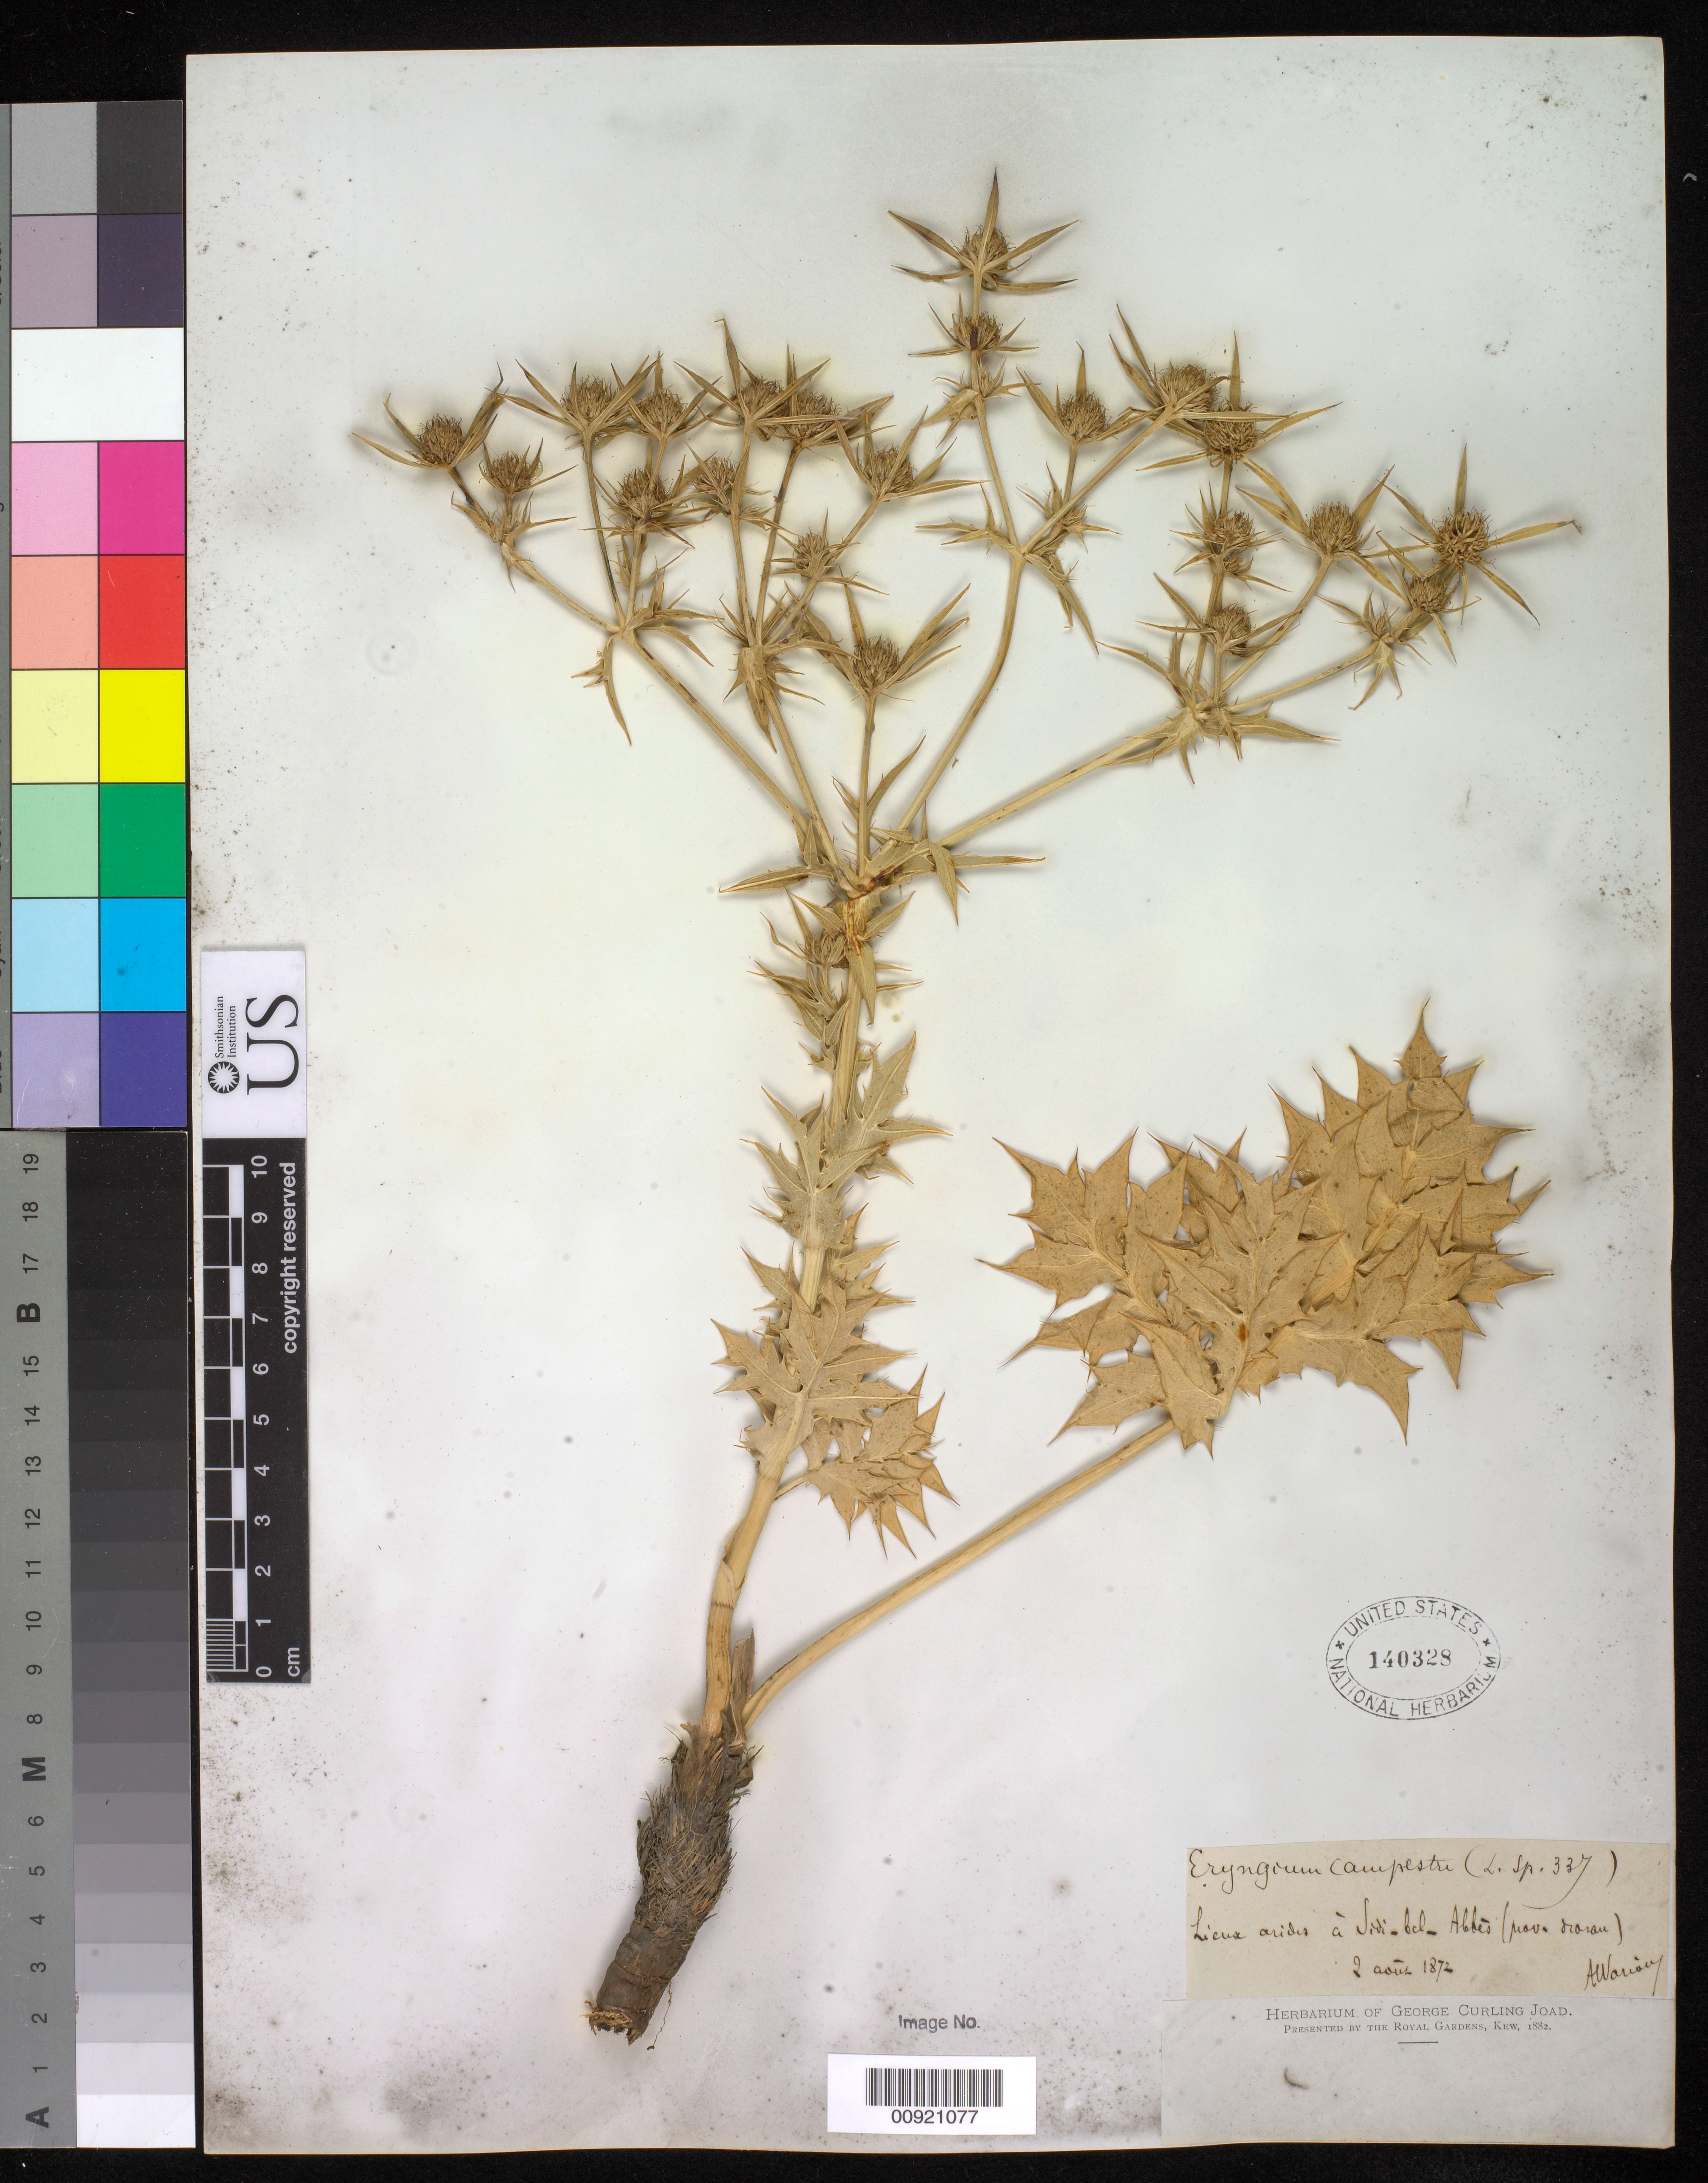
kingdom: Plantae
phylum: Tracheophyta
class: Magnoliopsida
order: Apiales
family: Apiaceae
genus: Eryngium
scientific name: Eryngium campestre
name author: L.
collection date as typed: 02 Aug 1872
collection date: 1872-08-02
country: France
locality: Lieux aridis a Sidi-Bel-Abbes (Prava orarau)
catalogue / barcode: US 140328